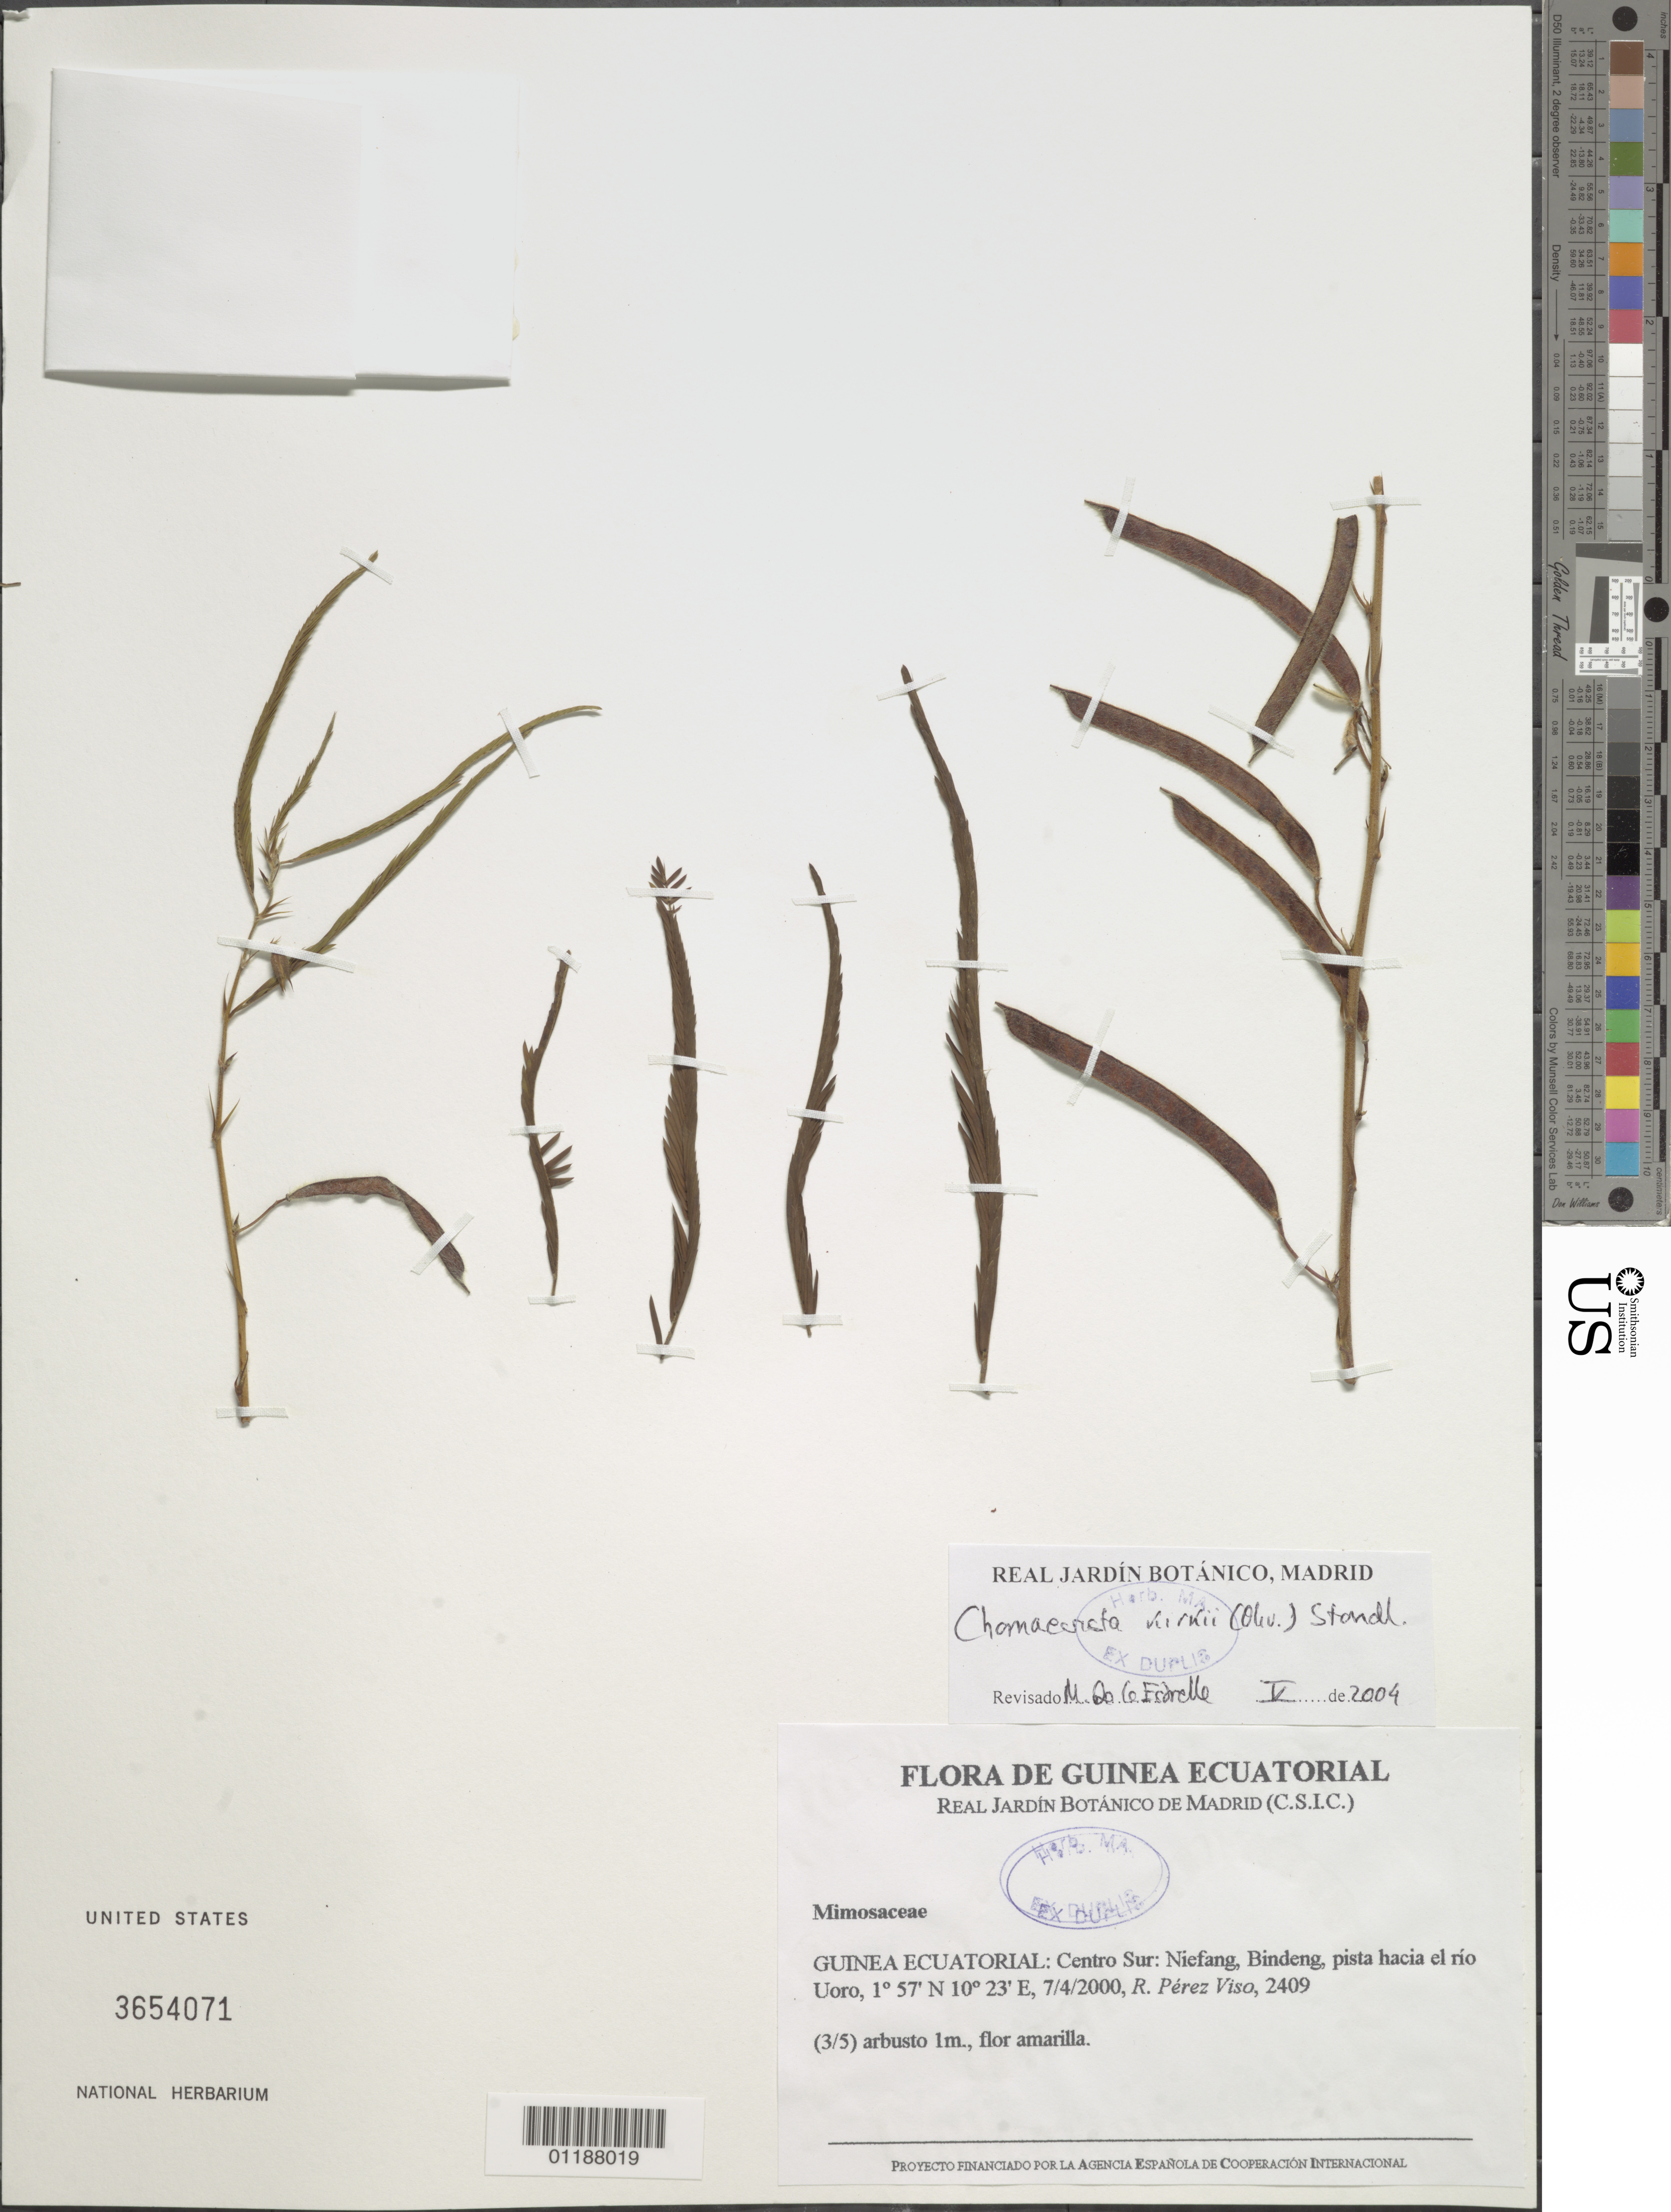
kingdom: Plantae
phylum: Tracheophyta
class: Magnoliopsida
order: Fabales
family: Fabaceae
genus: Chamaecrista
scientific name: Chamaecrista kirkii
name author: (Oliv.) Standl.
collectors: R. Perez Viso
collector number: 2409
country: Equatorial Guinea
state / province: Centro Sur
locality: Niefang, Bindeng, pista hacia el rio Uoro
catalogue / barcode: US 3654071